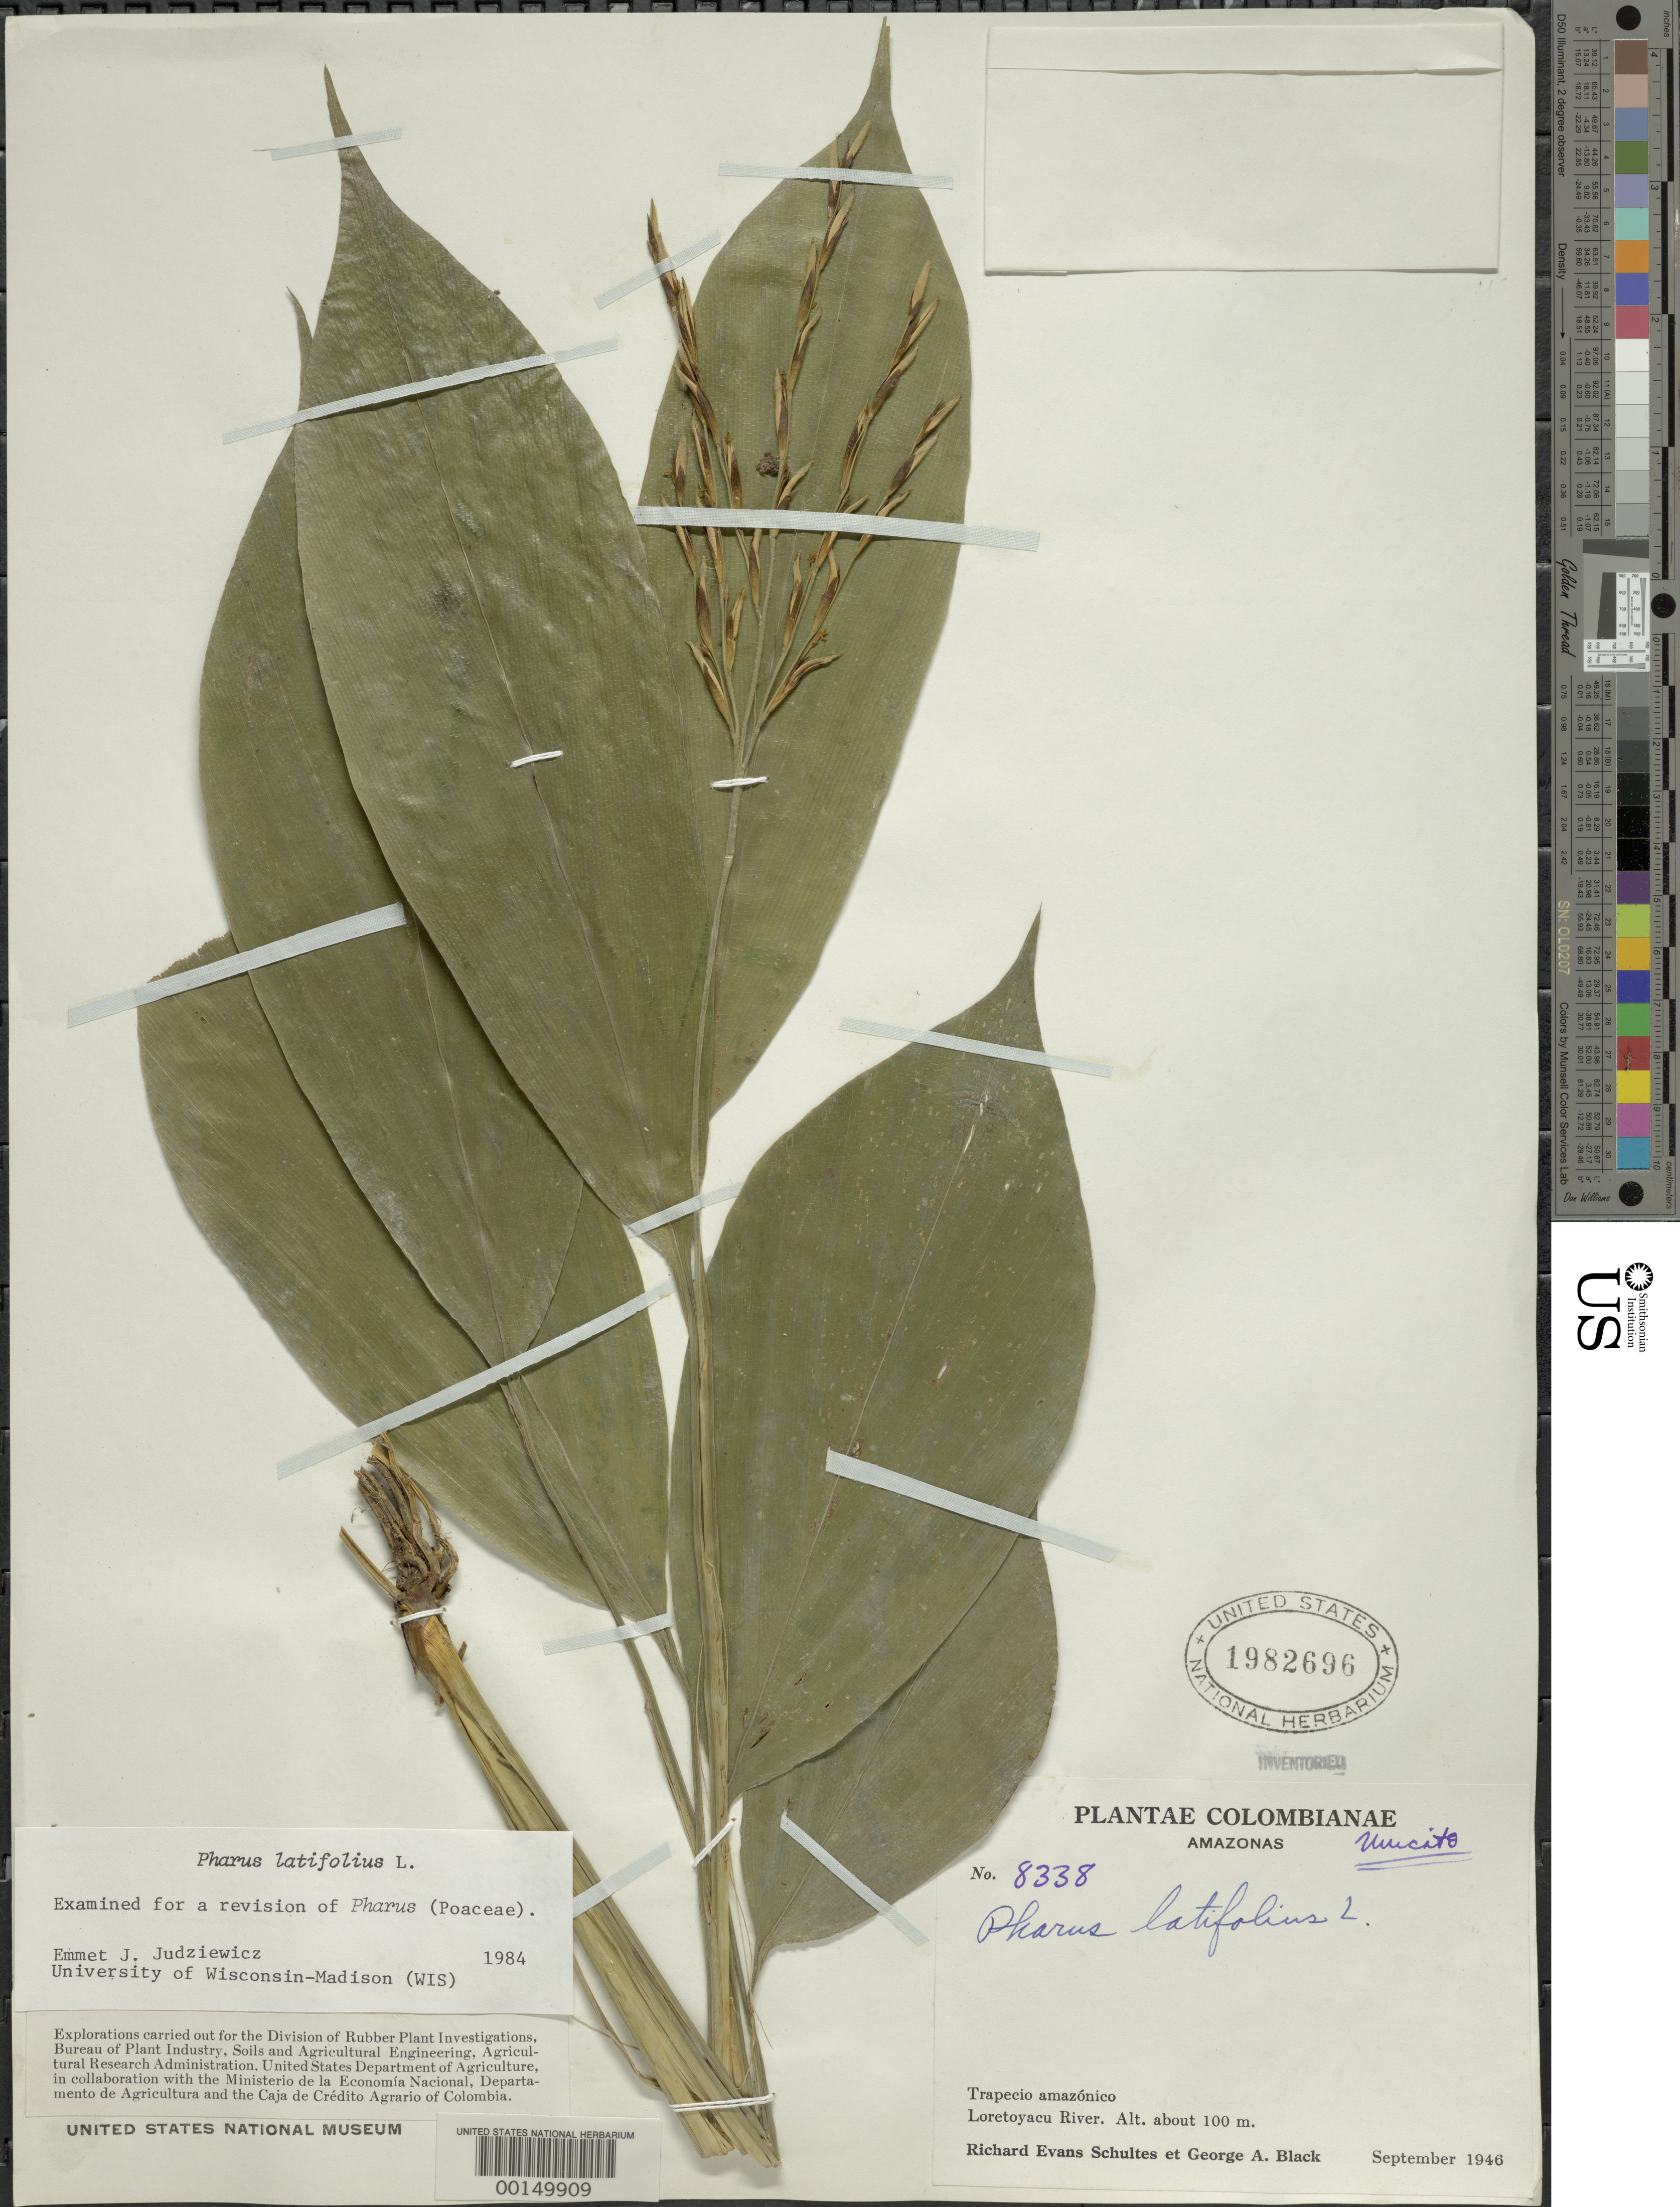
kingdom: Plantae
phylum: Tracheophyta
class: Liliopsida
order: Poales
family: Poaceae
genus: Pharus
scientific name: Pharus latifolius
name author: L.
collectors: R. E. Schultes & G. A. Black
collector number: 8338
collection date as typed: Sep 1946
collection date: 1946-09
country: Colombia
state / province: Amazônas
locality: Loreta-Yacu River.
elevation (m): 100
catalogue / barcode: US 1982696